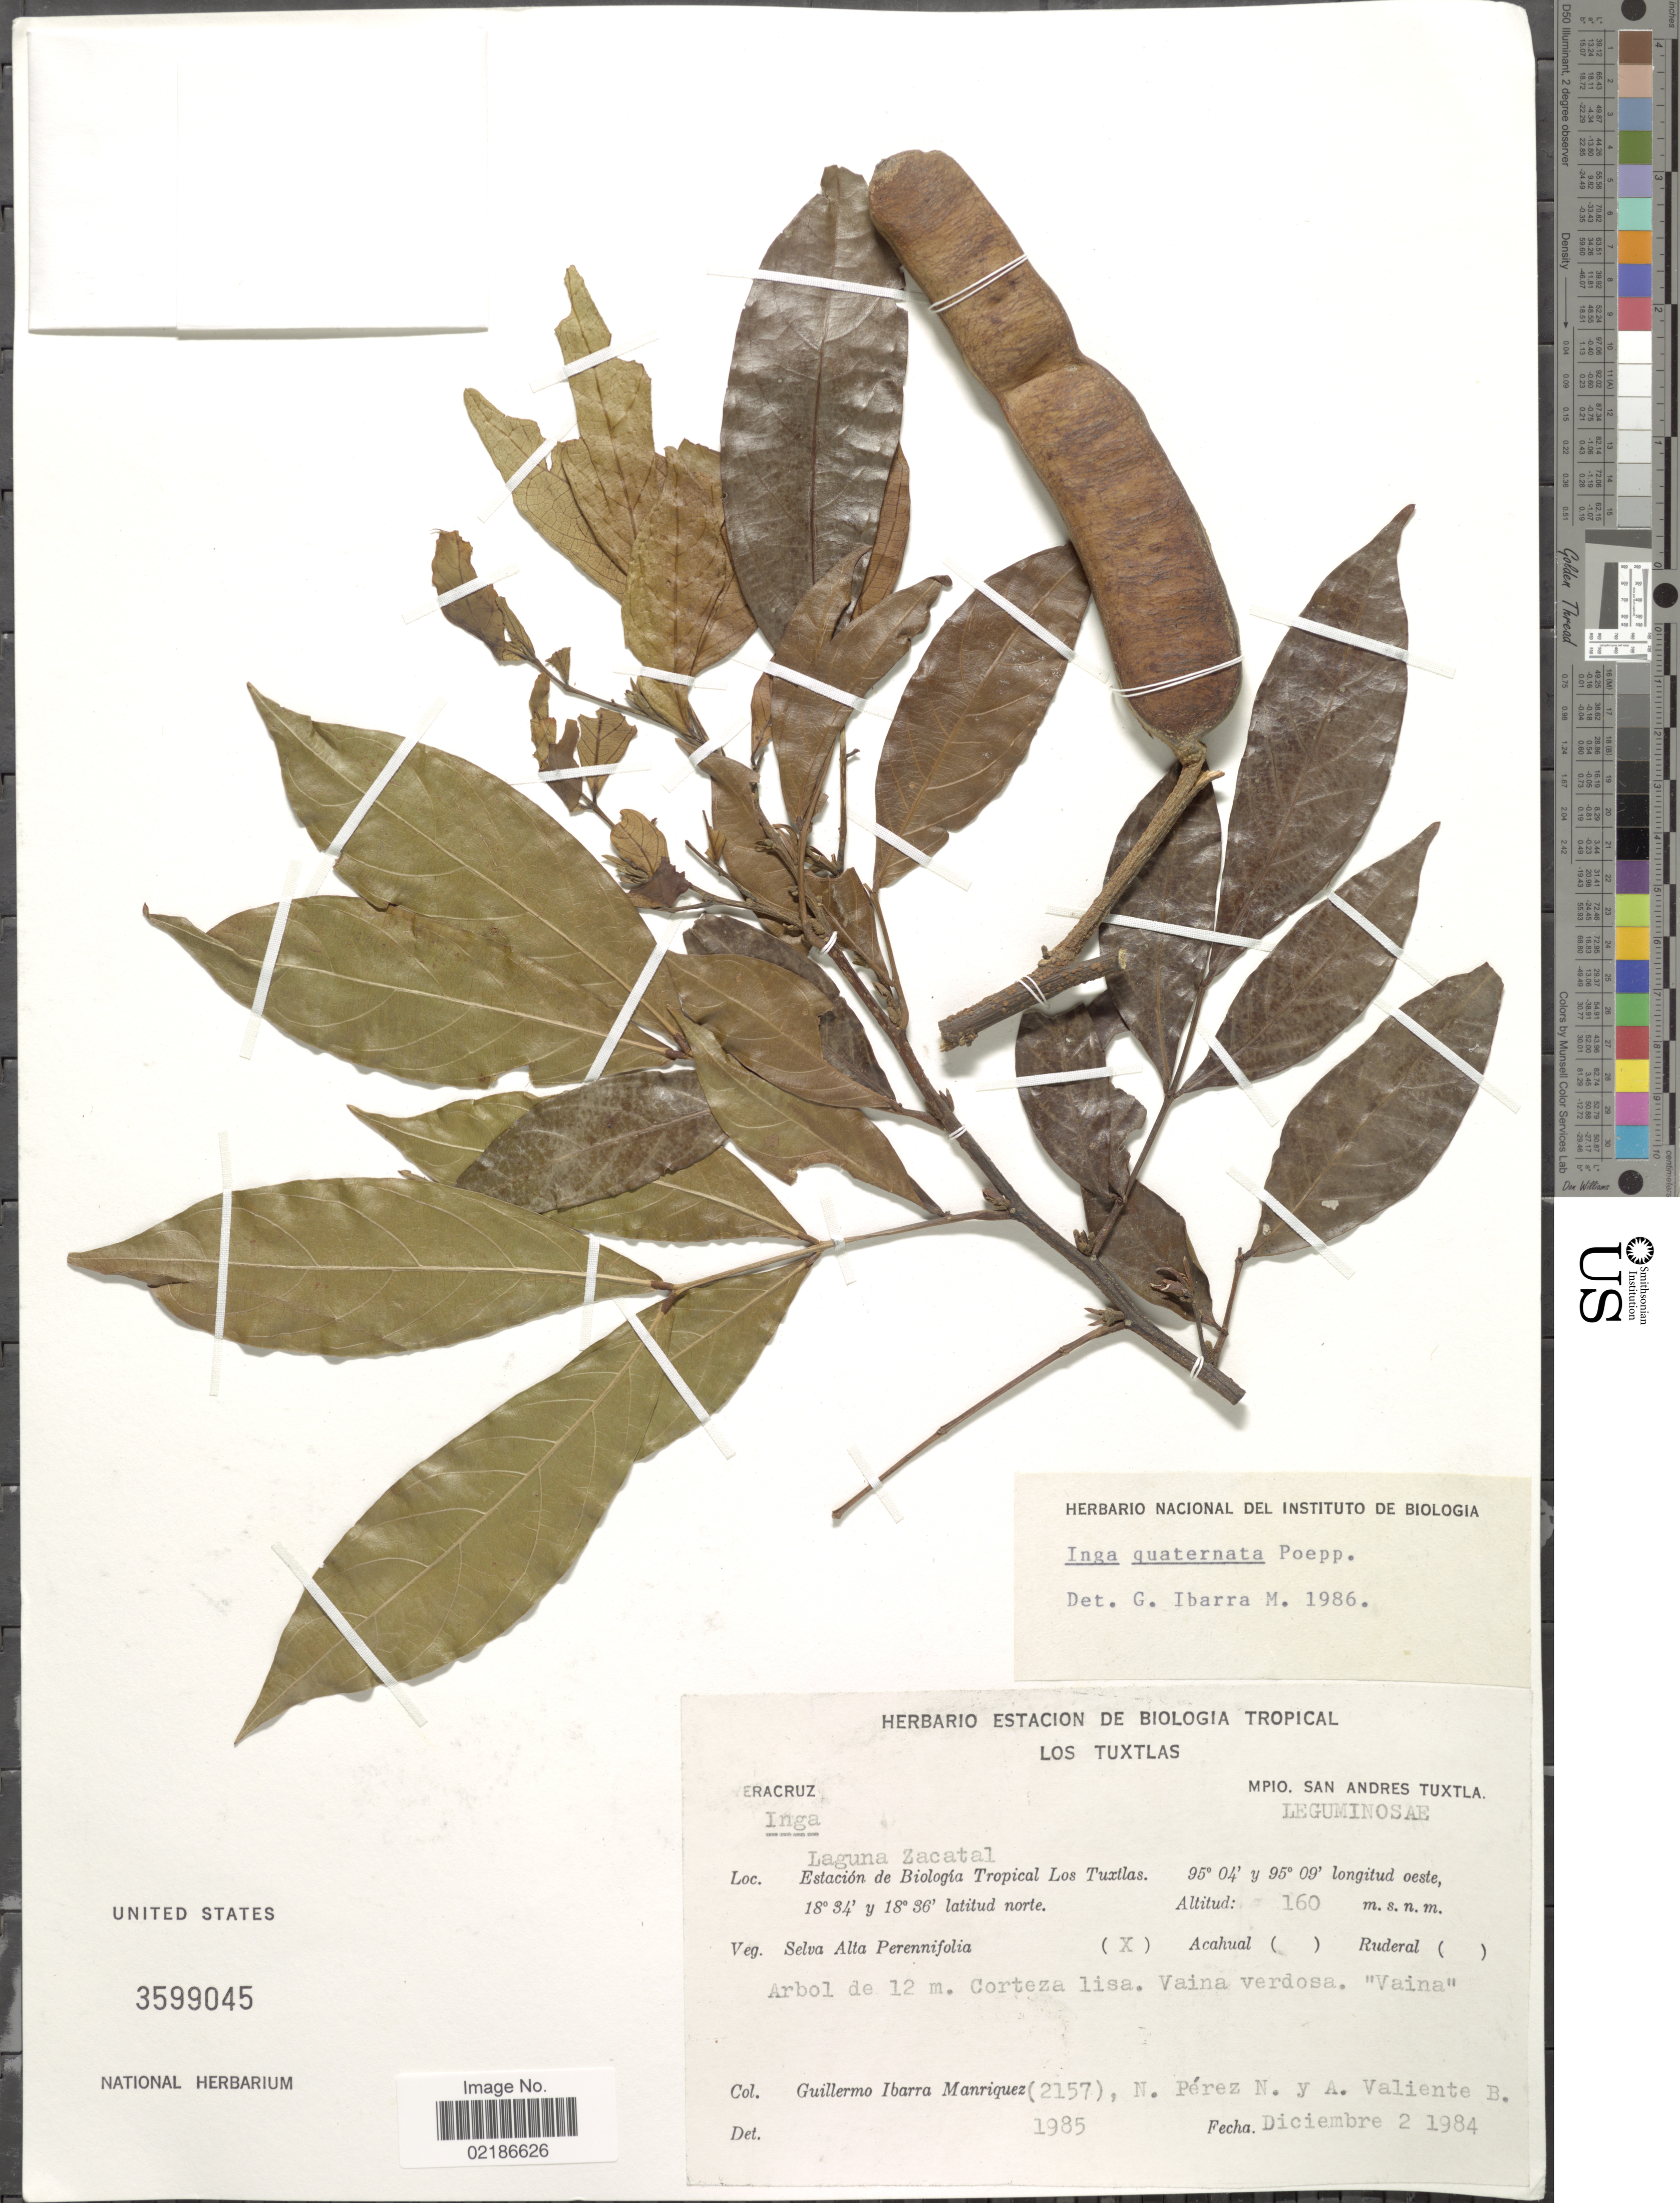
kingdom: Plantae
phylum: Tracheophyta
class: Magnoliopsida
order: Fabales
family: Fabaceae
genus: Inga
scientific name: Inga quaternata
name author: Poepp. & Endl.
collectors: G. Ibarra M., N. Perez N. & A. Valiente B.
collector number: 2157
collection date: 1984-12-02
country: Mexico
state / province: Veracruz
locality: Veracruz, Mpio. San Andres Tuxtla, Laguna Zacatal, Estacion de Biologica Tropical Los Tuxtlas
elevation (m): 160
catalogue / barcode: US 3599045